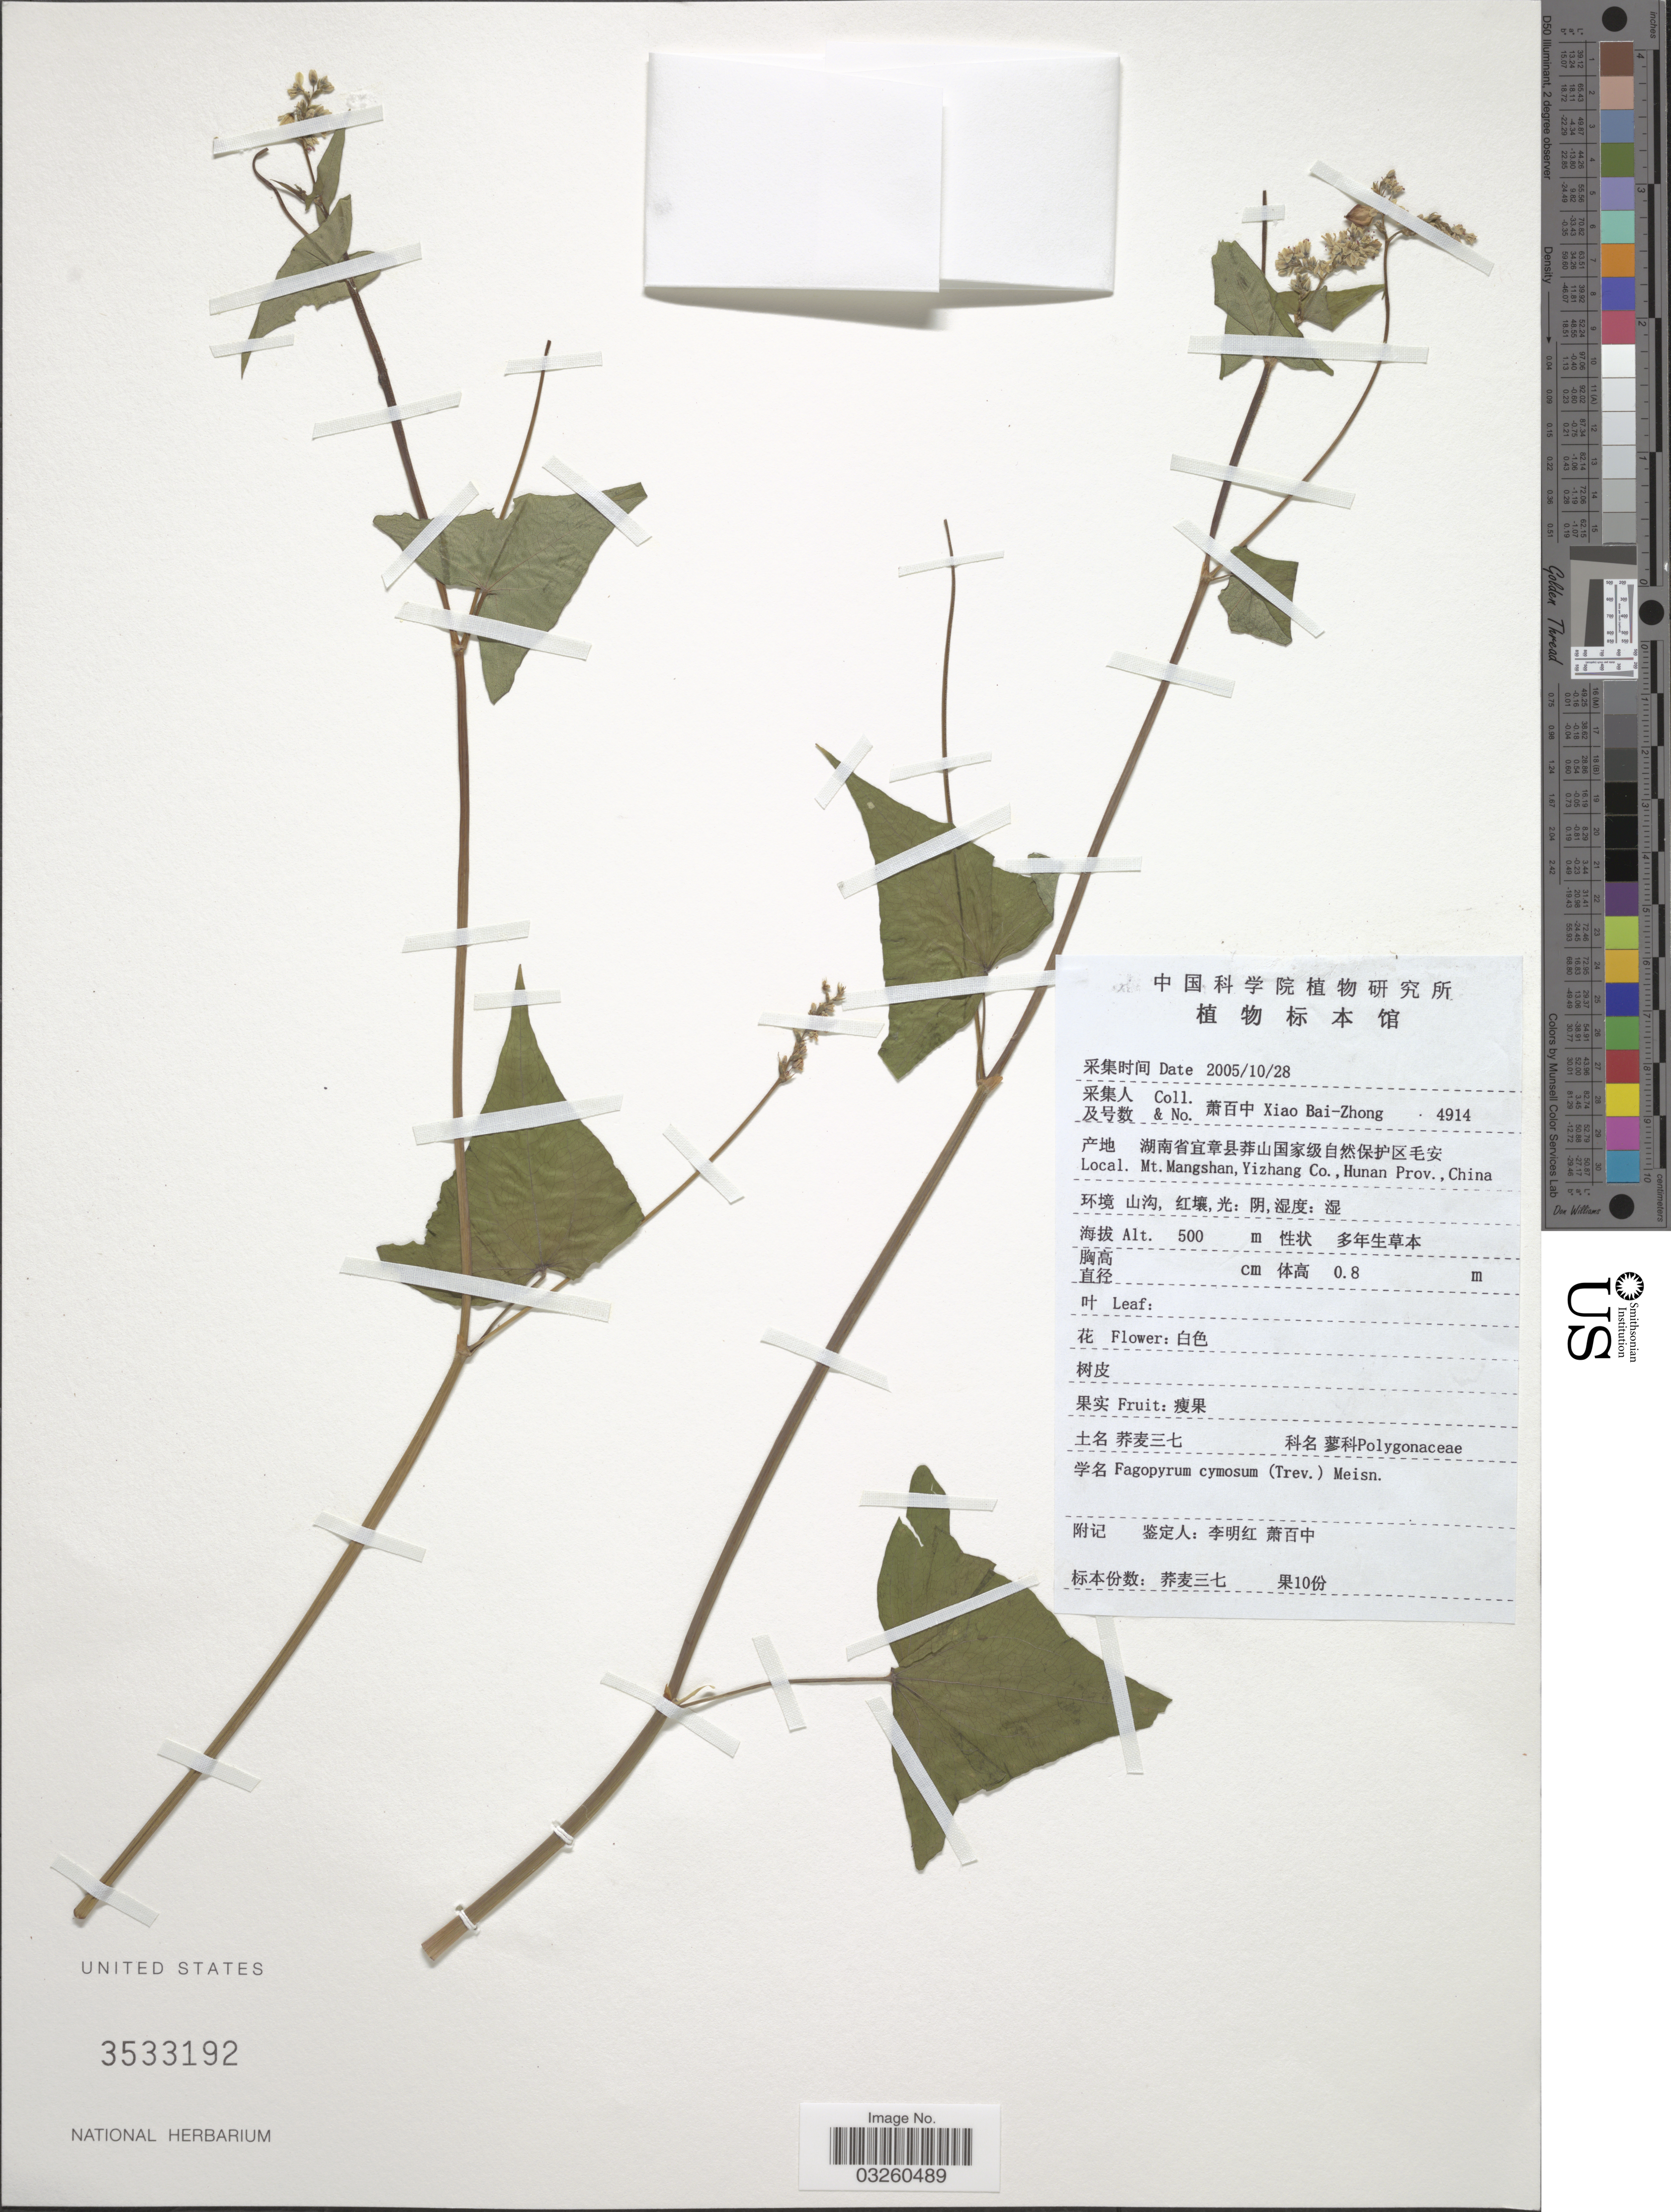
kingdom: Plantae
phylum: Tracheophyta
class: Magnoliopsida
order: Caryophyllales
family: Polygonaceae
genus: Fagopyrum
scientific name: Fagopyrum cymosum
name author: (Trevir.) Meisn.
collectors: B. Z. Xiao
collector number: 4914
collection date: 2005-10-28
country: China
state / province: Hunan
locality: Mt. Mangshan, Yizhang Co., Hunan Prov.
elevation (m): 500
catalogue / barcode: US 3533192